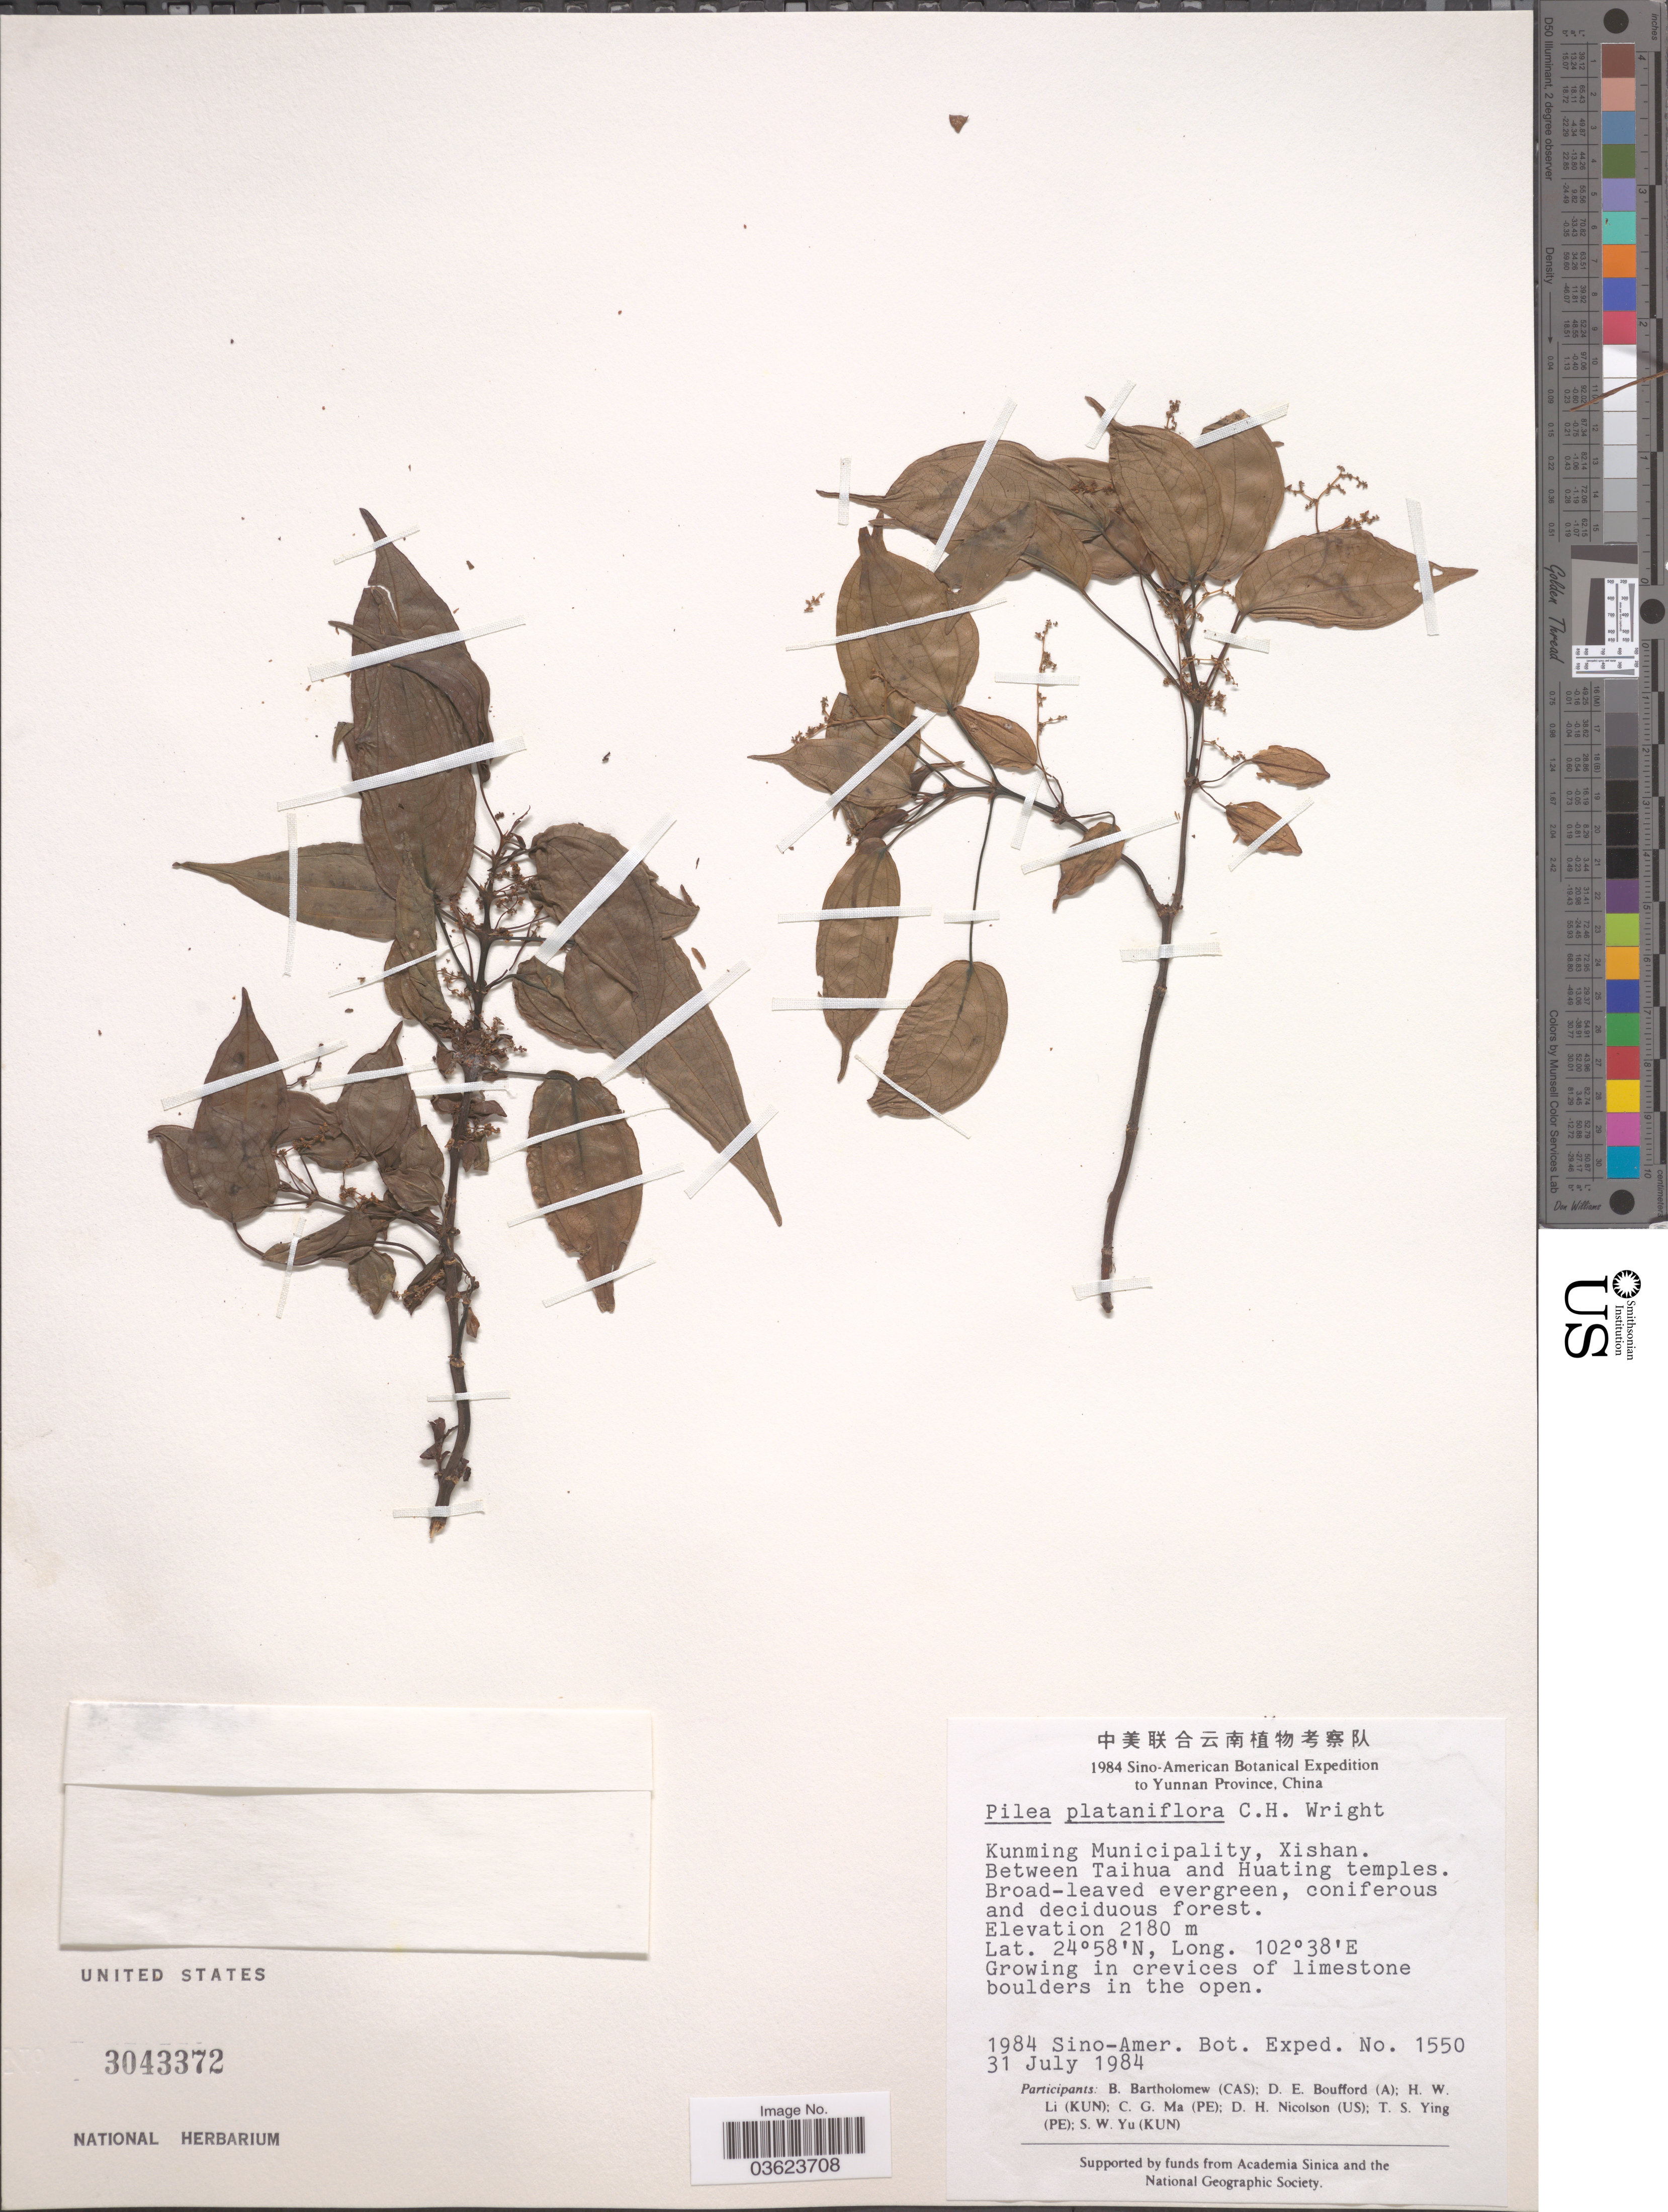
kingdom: Plantae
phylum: Tracheophyta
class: Magnoliopsida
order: Rosales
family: Urticaceae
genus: Pilea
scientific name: Pilea plataniflora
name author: C.H. Wright in F.B. Forbes & Hemsl.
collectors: Sino-Amer. Bot. Exped. 1984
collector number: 1550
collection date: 1984-07-31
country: China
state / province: Yunnan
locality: Kunming Municipality, Xishan. Between Taihua and Huating temples.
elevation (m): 2180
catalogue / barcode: US 3043372